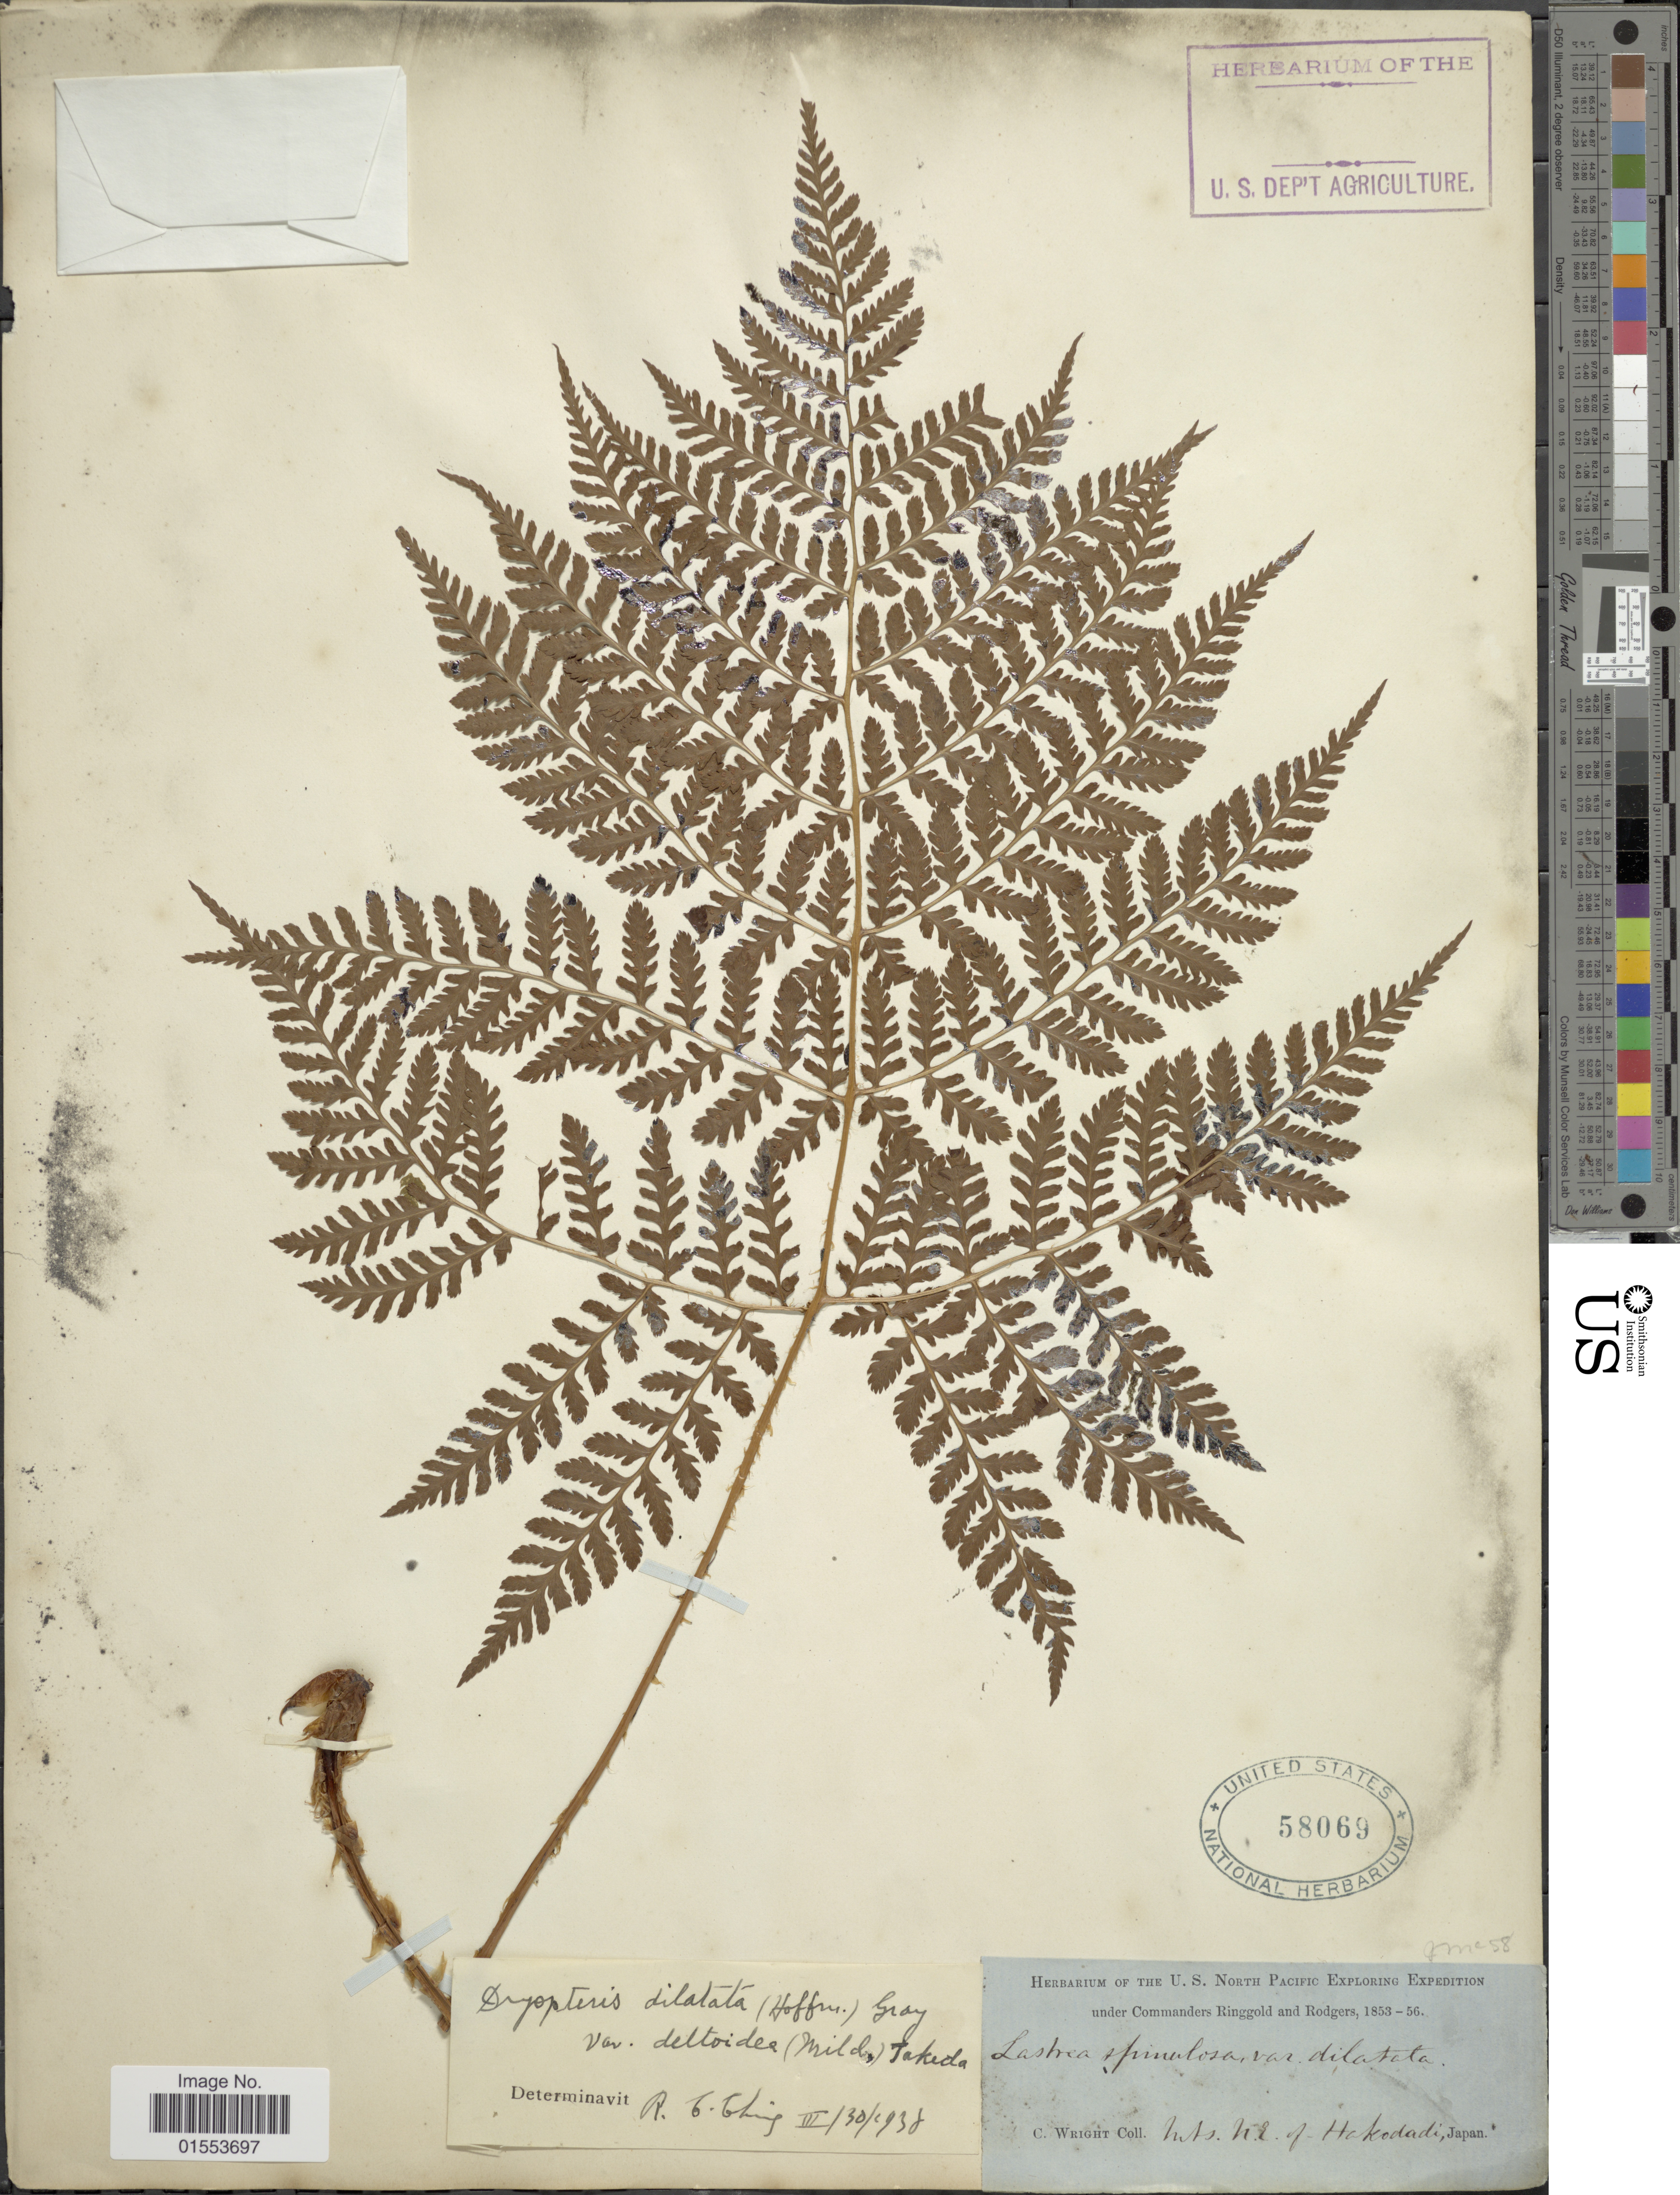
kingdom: Plantae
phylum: Tracheophyta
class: Polypodiopsida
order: Polypodiales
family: Dryopteridaceae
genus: Dryopteris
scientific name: Dryopteris austriaca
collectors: C. Wright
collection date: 1853/1856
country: Japan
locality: Mts. N. E. of Hakodadi, Japan.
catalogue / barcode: US 58069